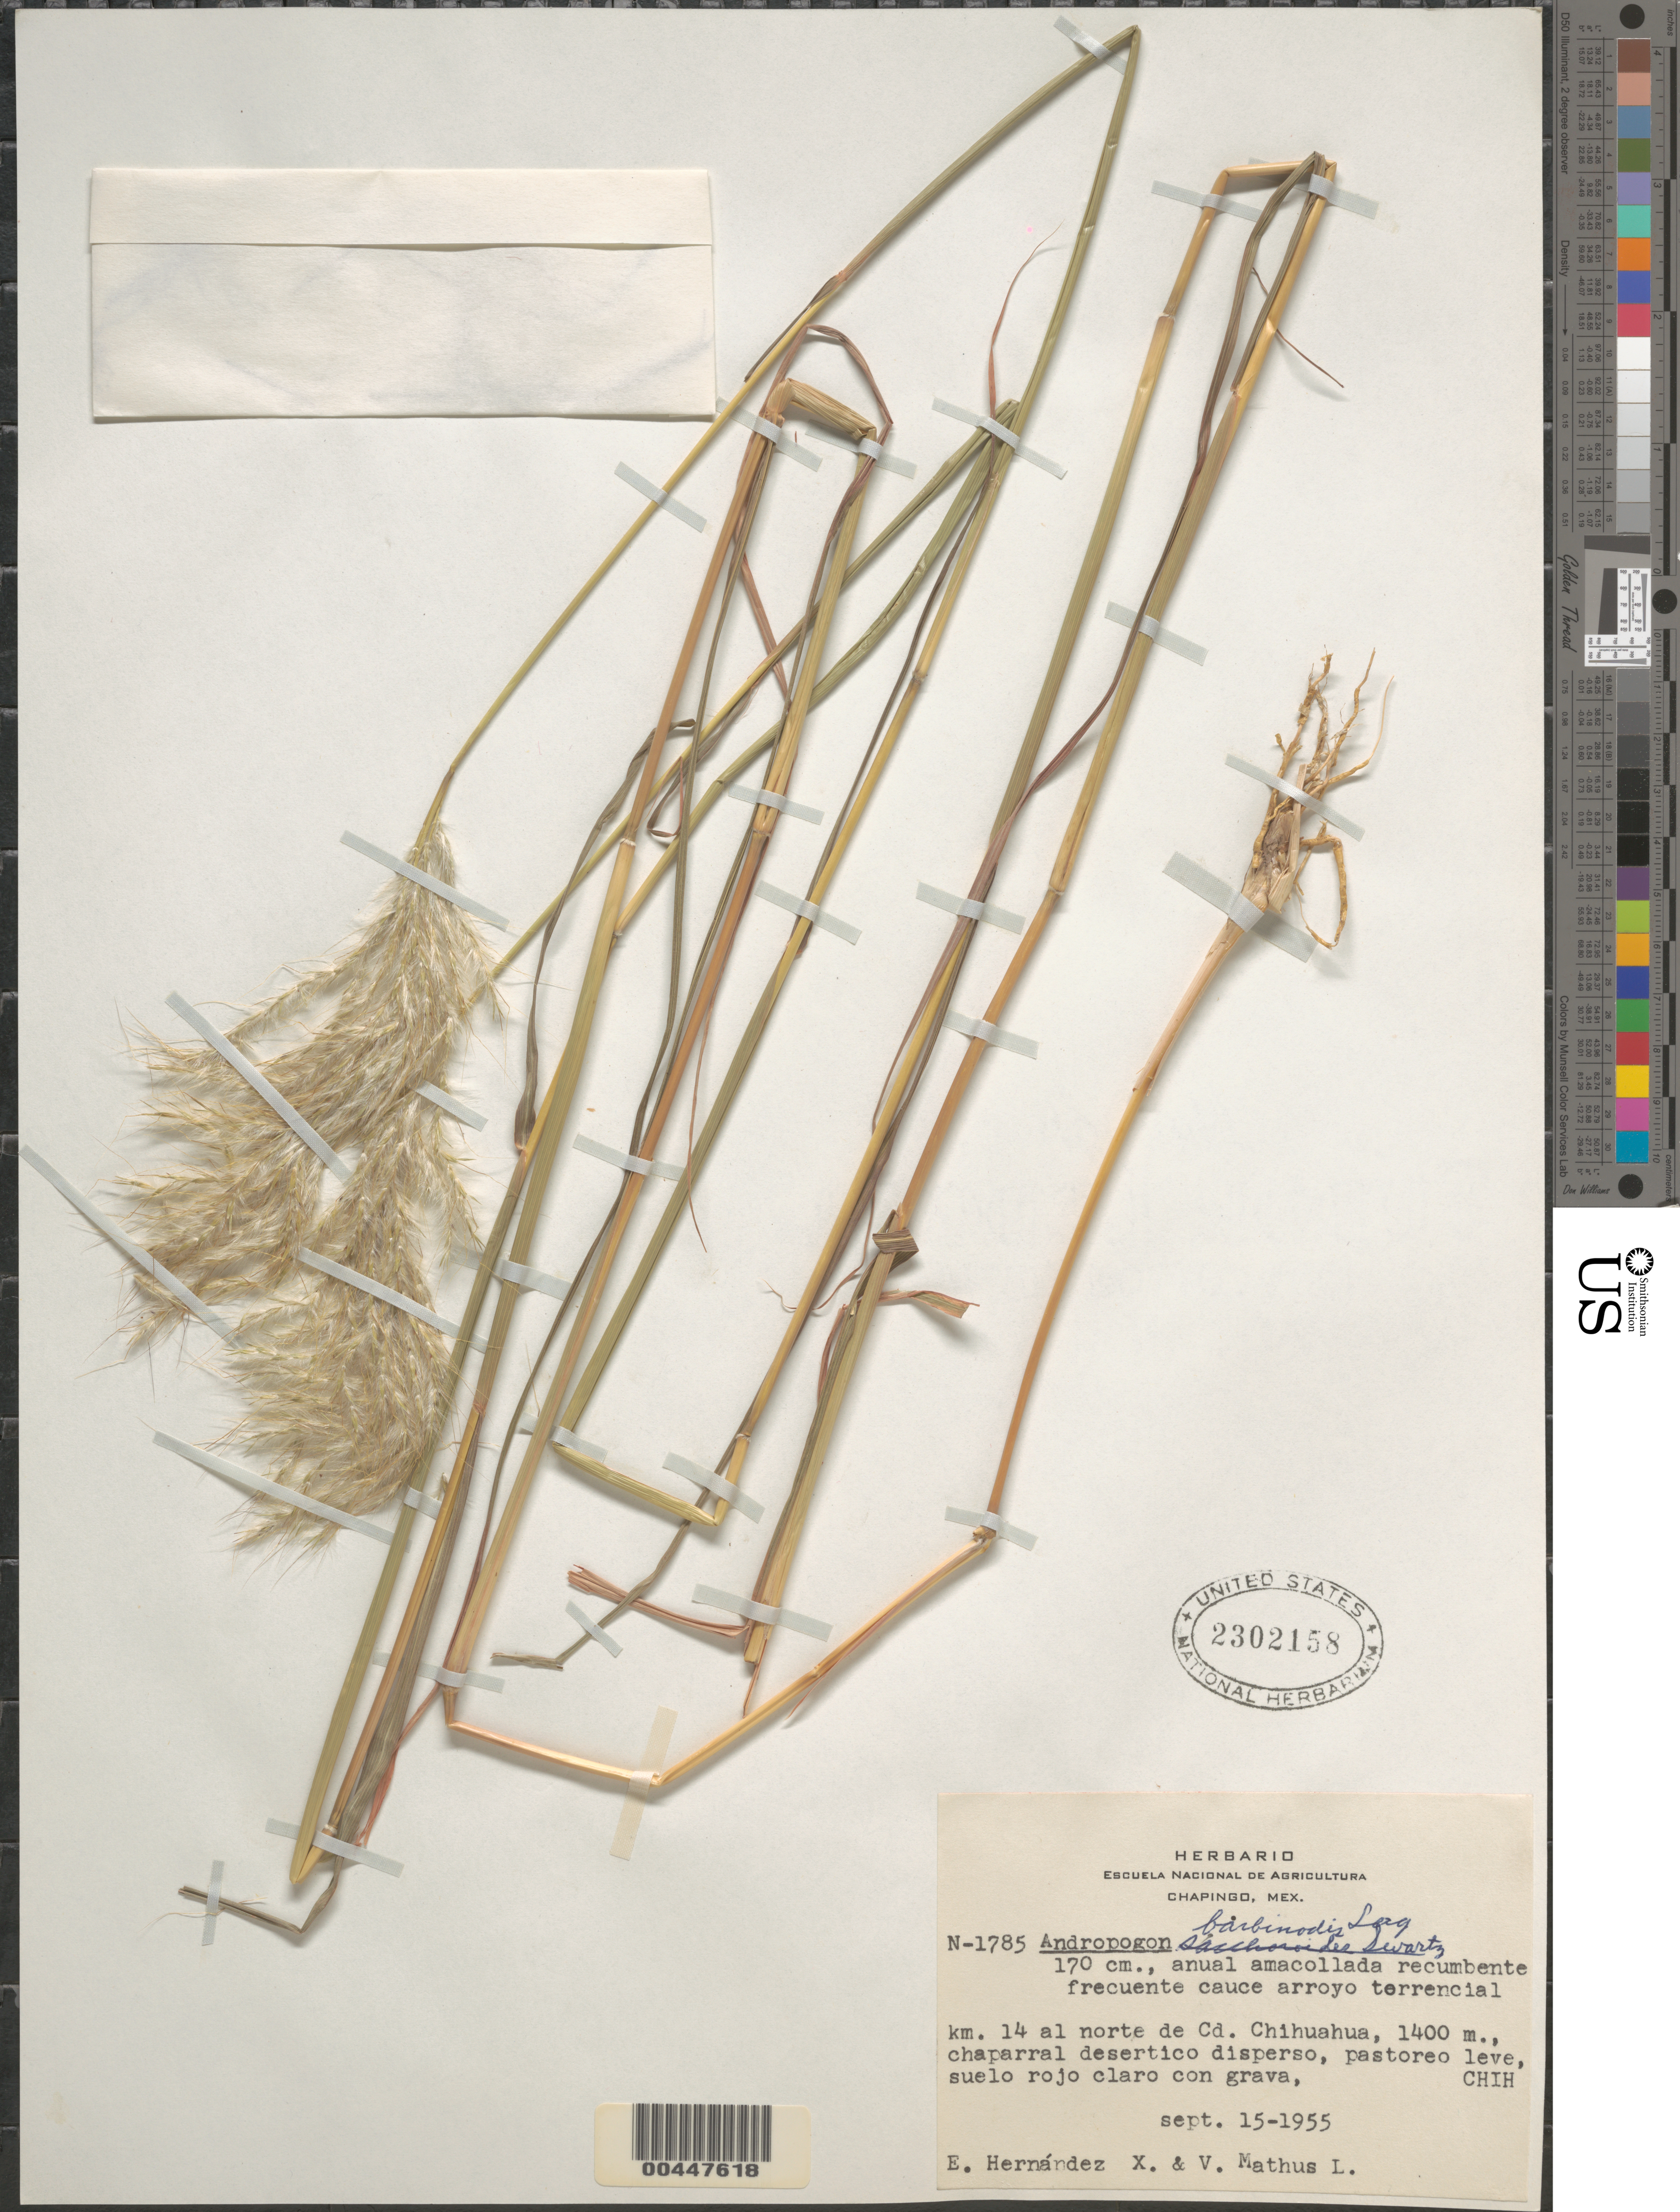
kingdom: Plantae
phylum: Tracheophyta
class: Liliopsida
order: Poales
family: Poaceae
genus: Andropogon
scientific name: Andropogon barbinodis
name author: Lag.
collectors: E. I. Hernández-X. & V. Mathus L.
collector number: N-1785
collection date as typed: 15 Sep 1955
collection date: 1955-09-15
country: Mexico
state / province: Chihuahua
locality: Km 14 al N de Cd. Chihuahua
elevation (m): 1400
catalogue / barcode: US 2302158